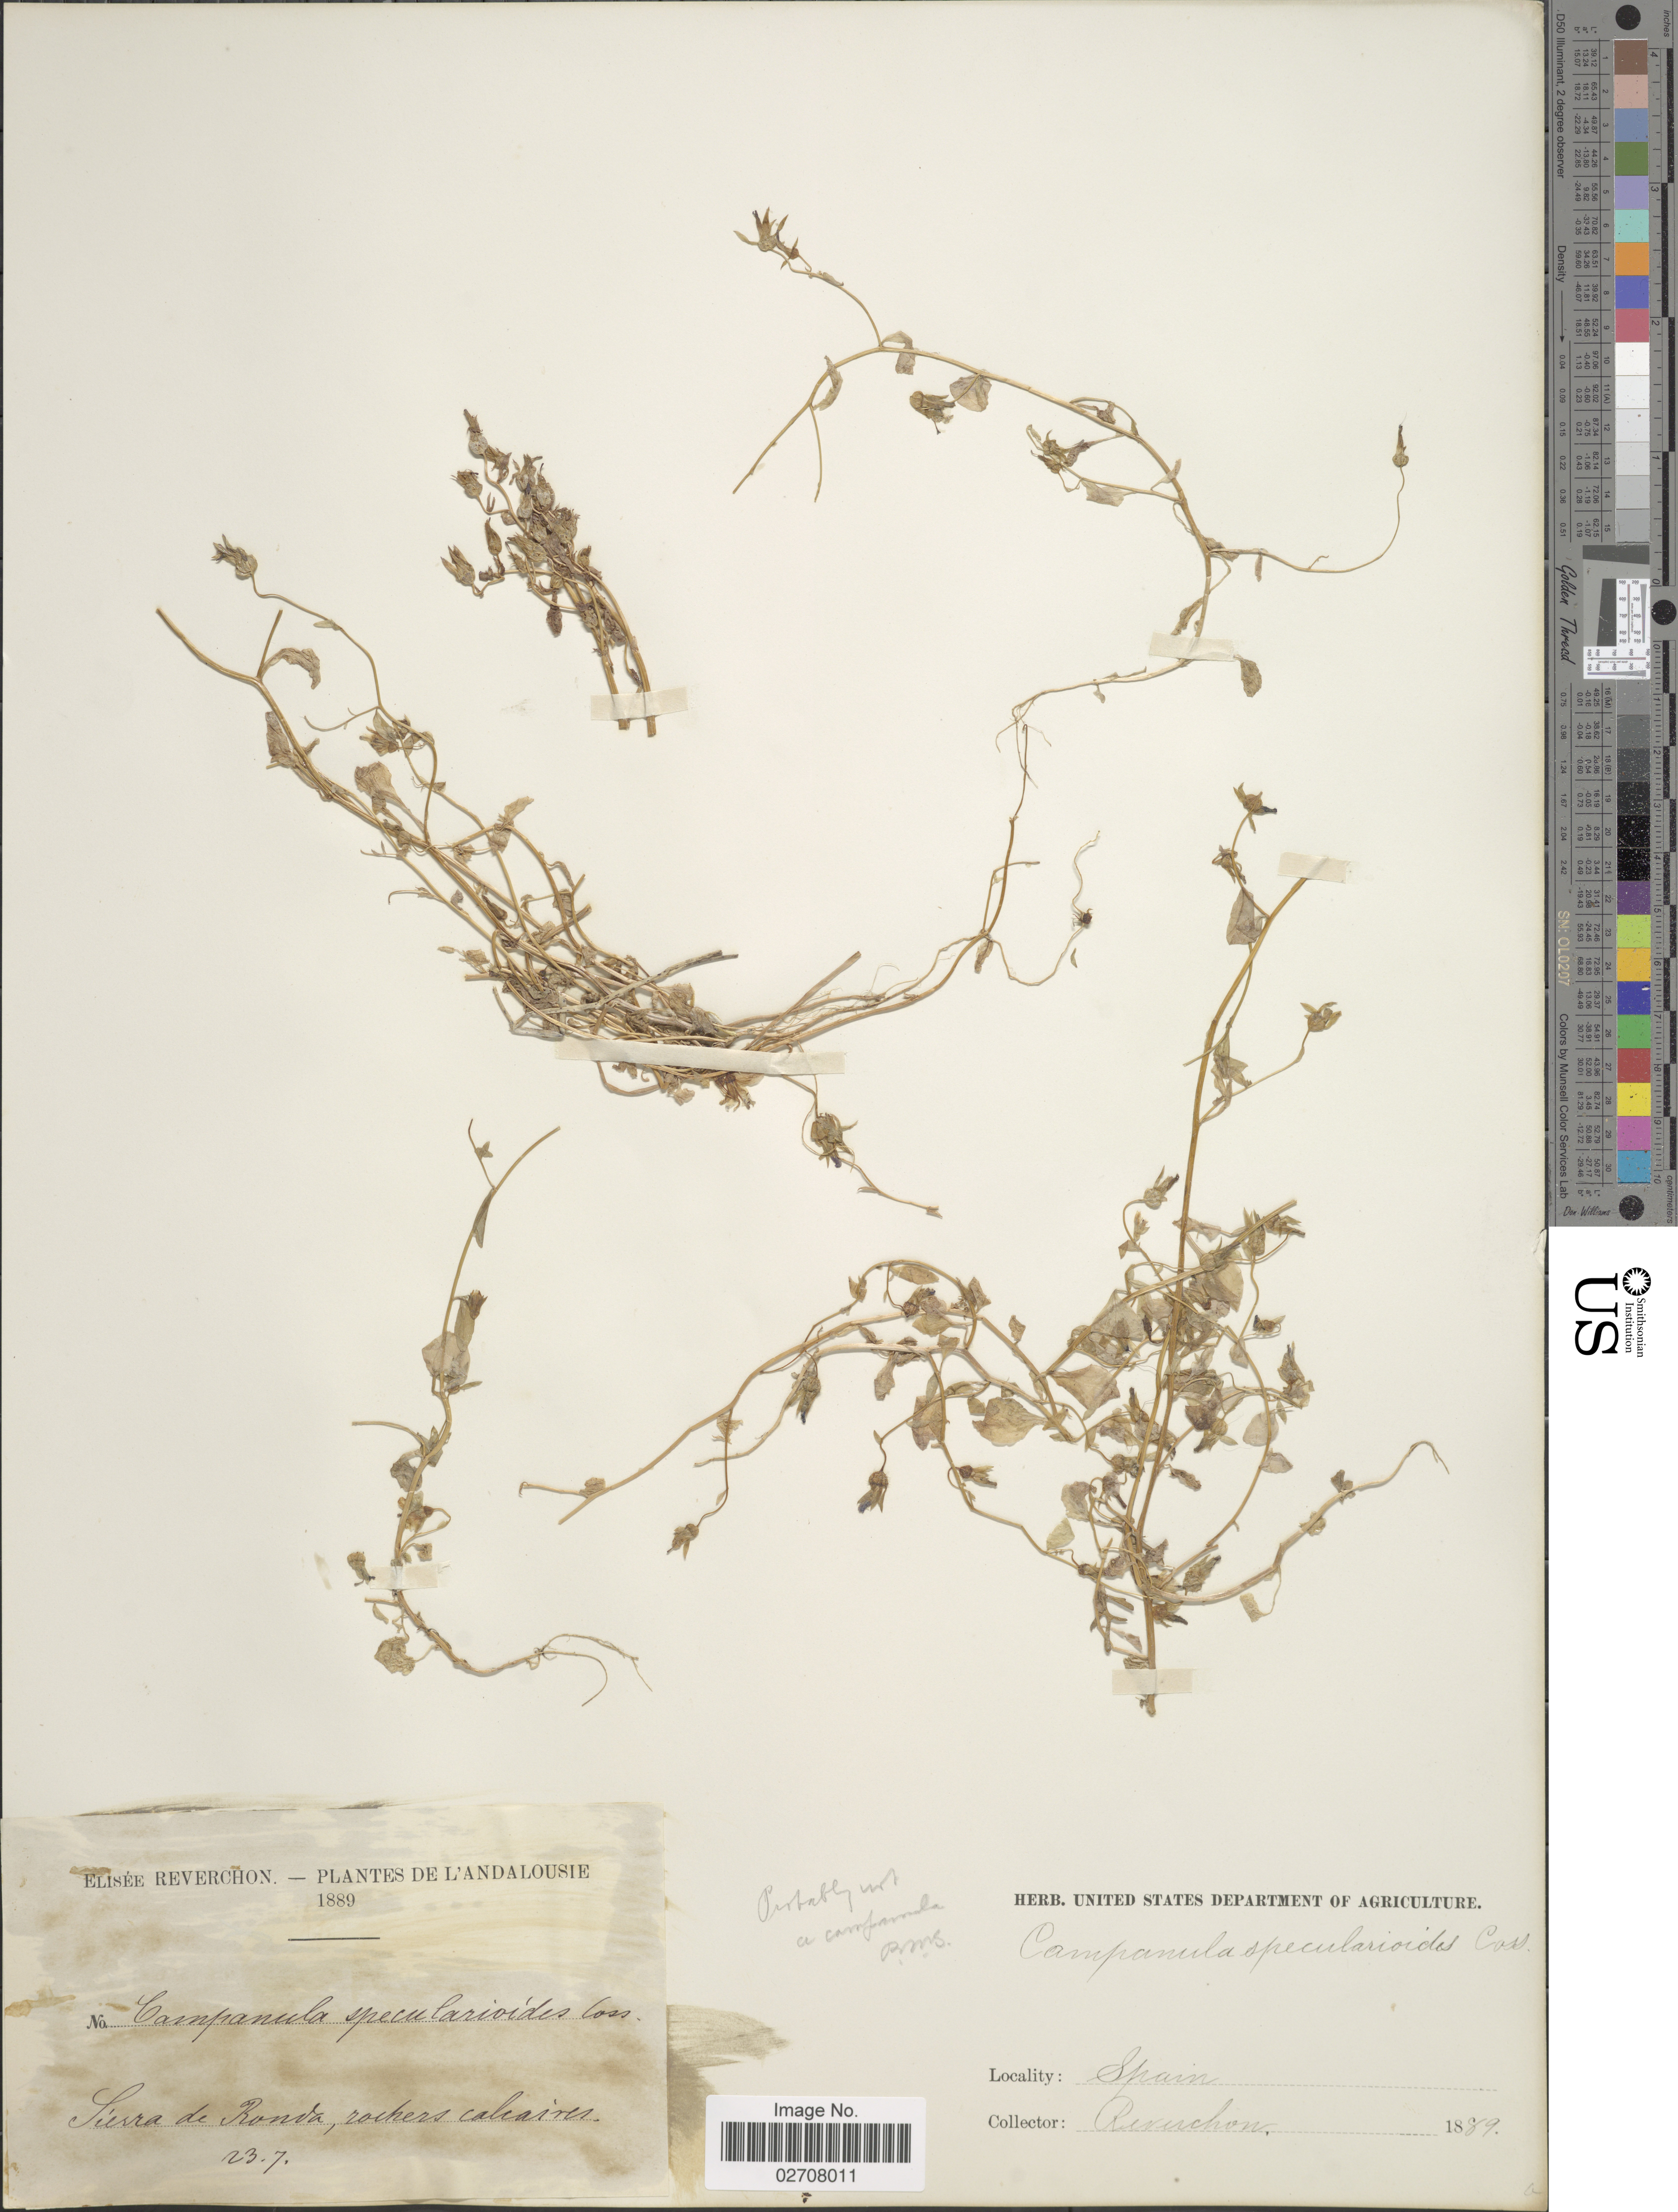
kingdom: Plantae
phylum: Tracheophyta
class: Magnoliopsida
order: Asterales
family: Campanulaceae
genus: Campanula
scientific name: Campanula specularioides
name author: Coss.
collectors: E. Reverchon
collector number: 237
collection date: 1889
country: Spain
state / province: Andalucía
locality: Sierra de Ronda,